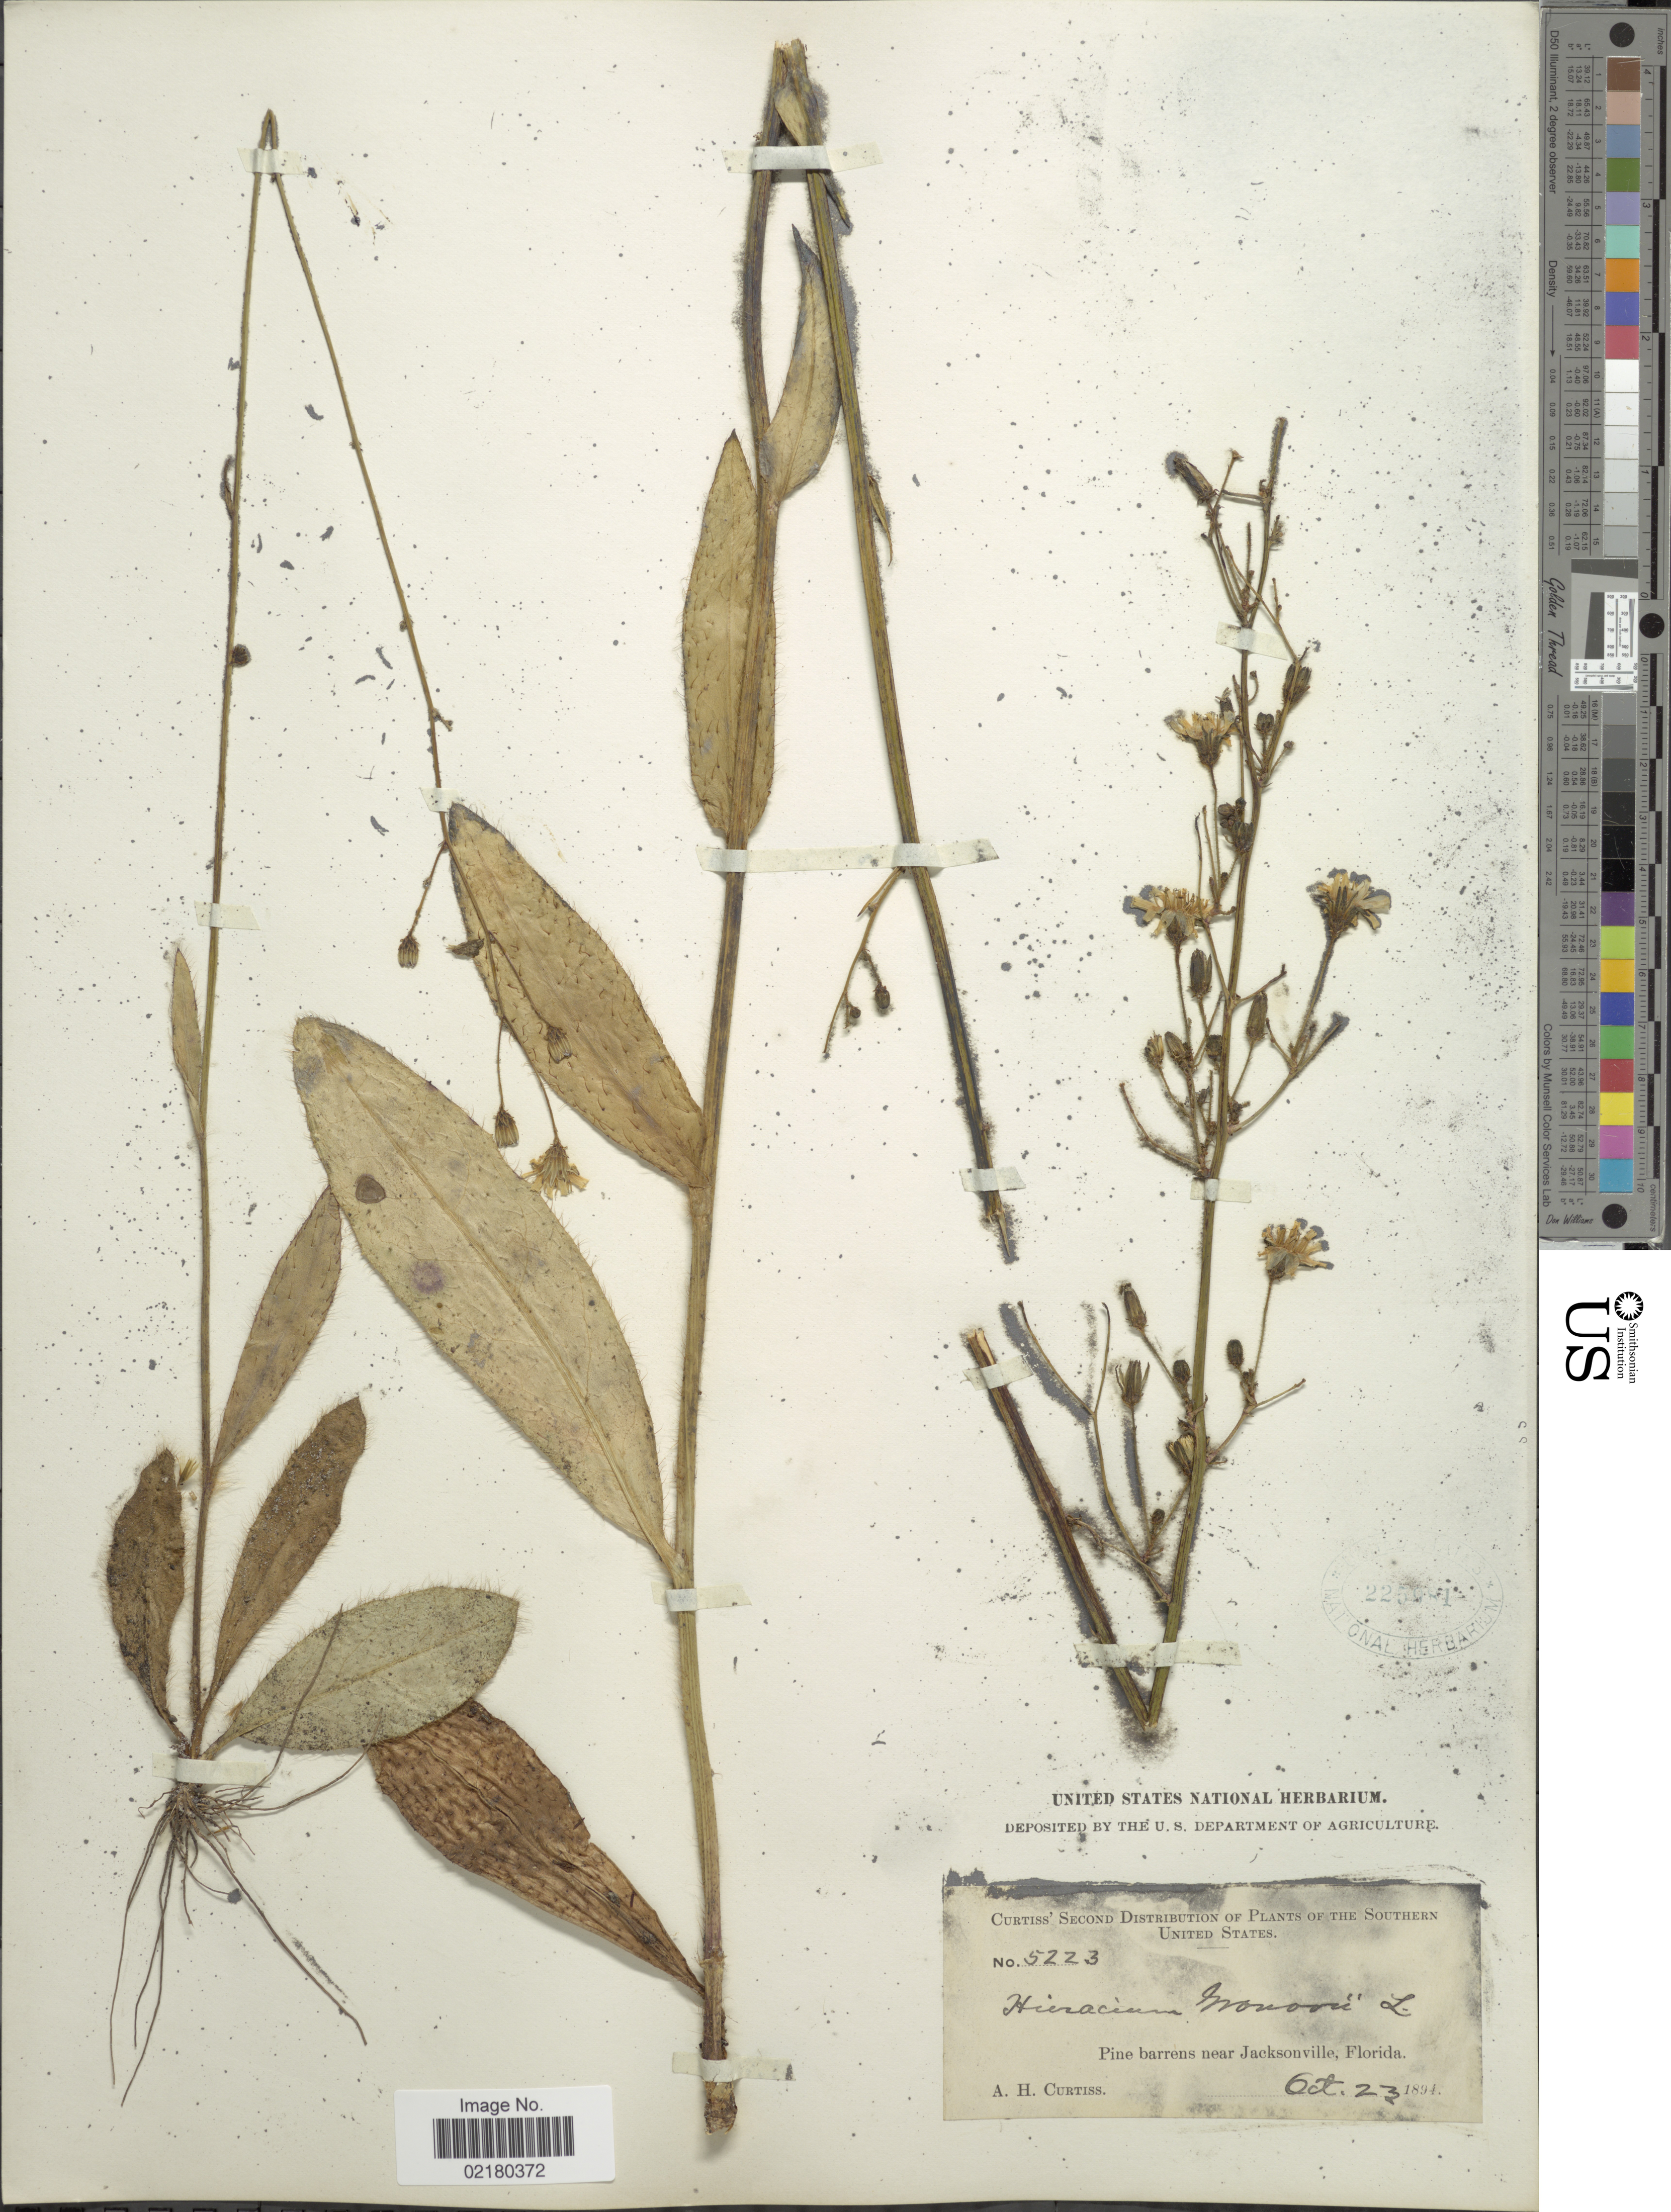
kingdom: Plantae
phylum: Tracheophyta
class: Magnoliopsida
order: Asterales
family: Asteraceae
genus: Hieracium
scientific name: Hieracium gronovii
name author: L.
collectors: A. H. Curtiss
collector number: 5223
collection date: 1894-10-23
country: United States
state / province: Florida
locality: Southern United States, pine barrens near Jacksonville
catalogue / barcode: US 225981